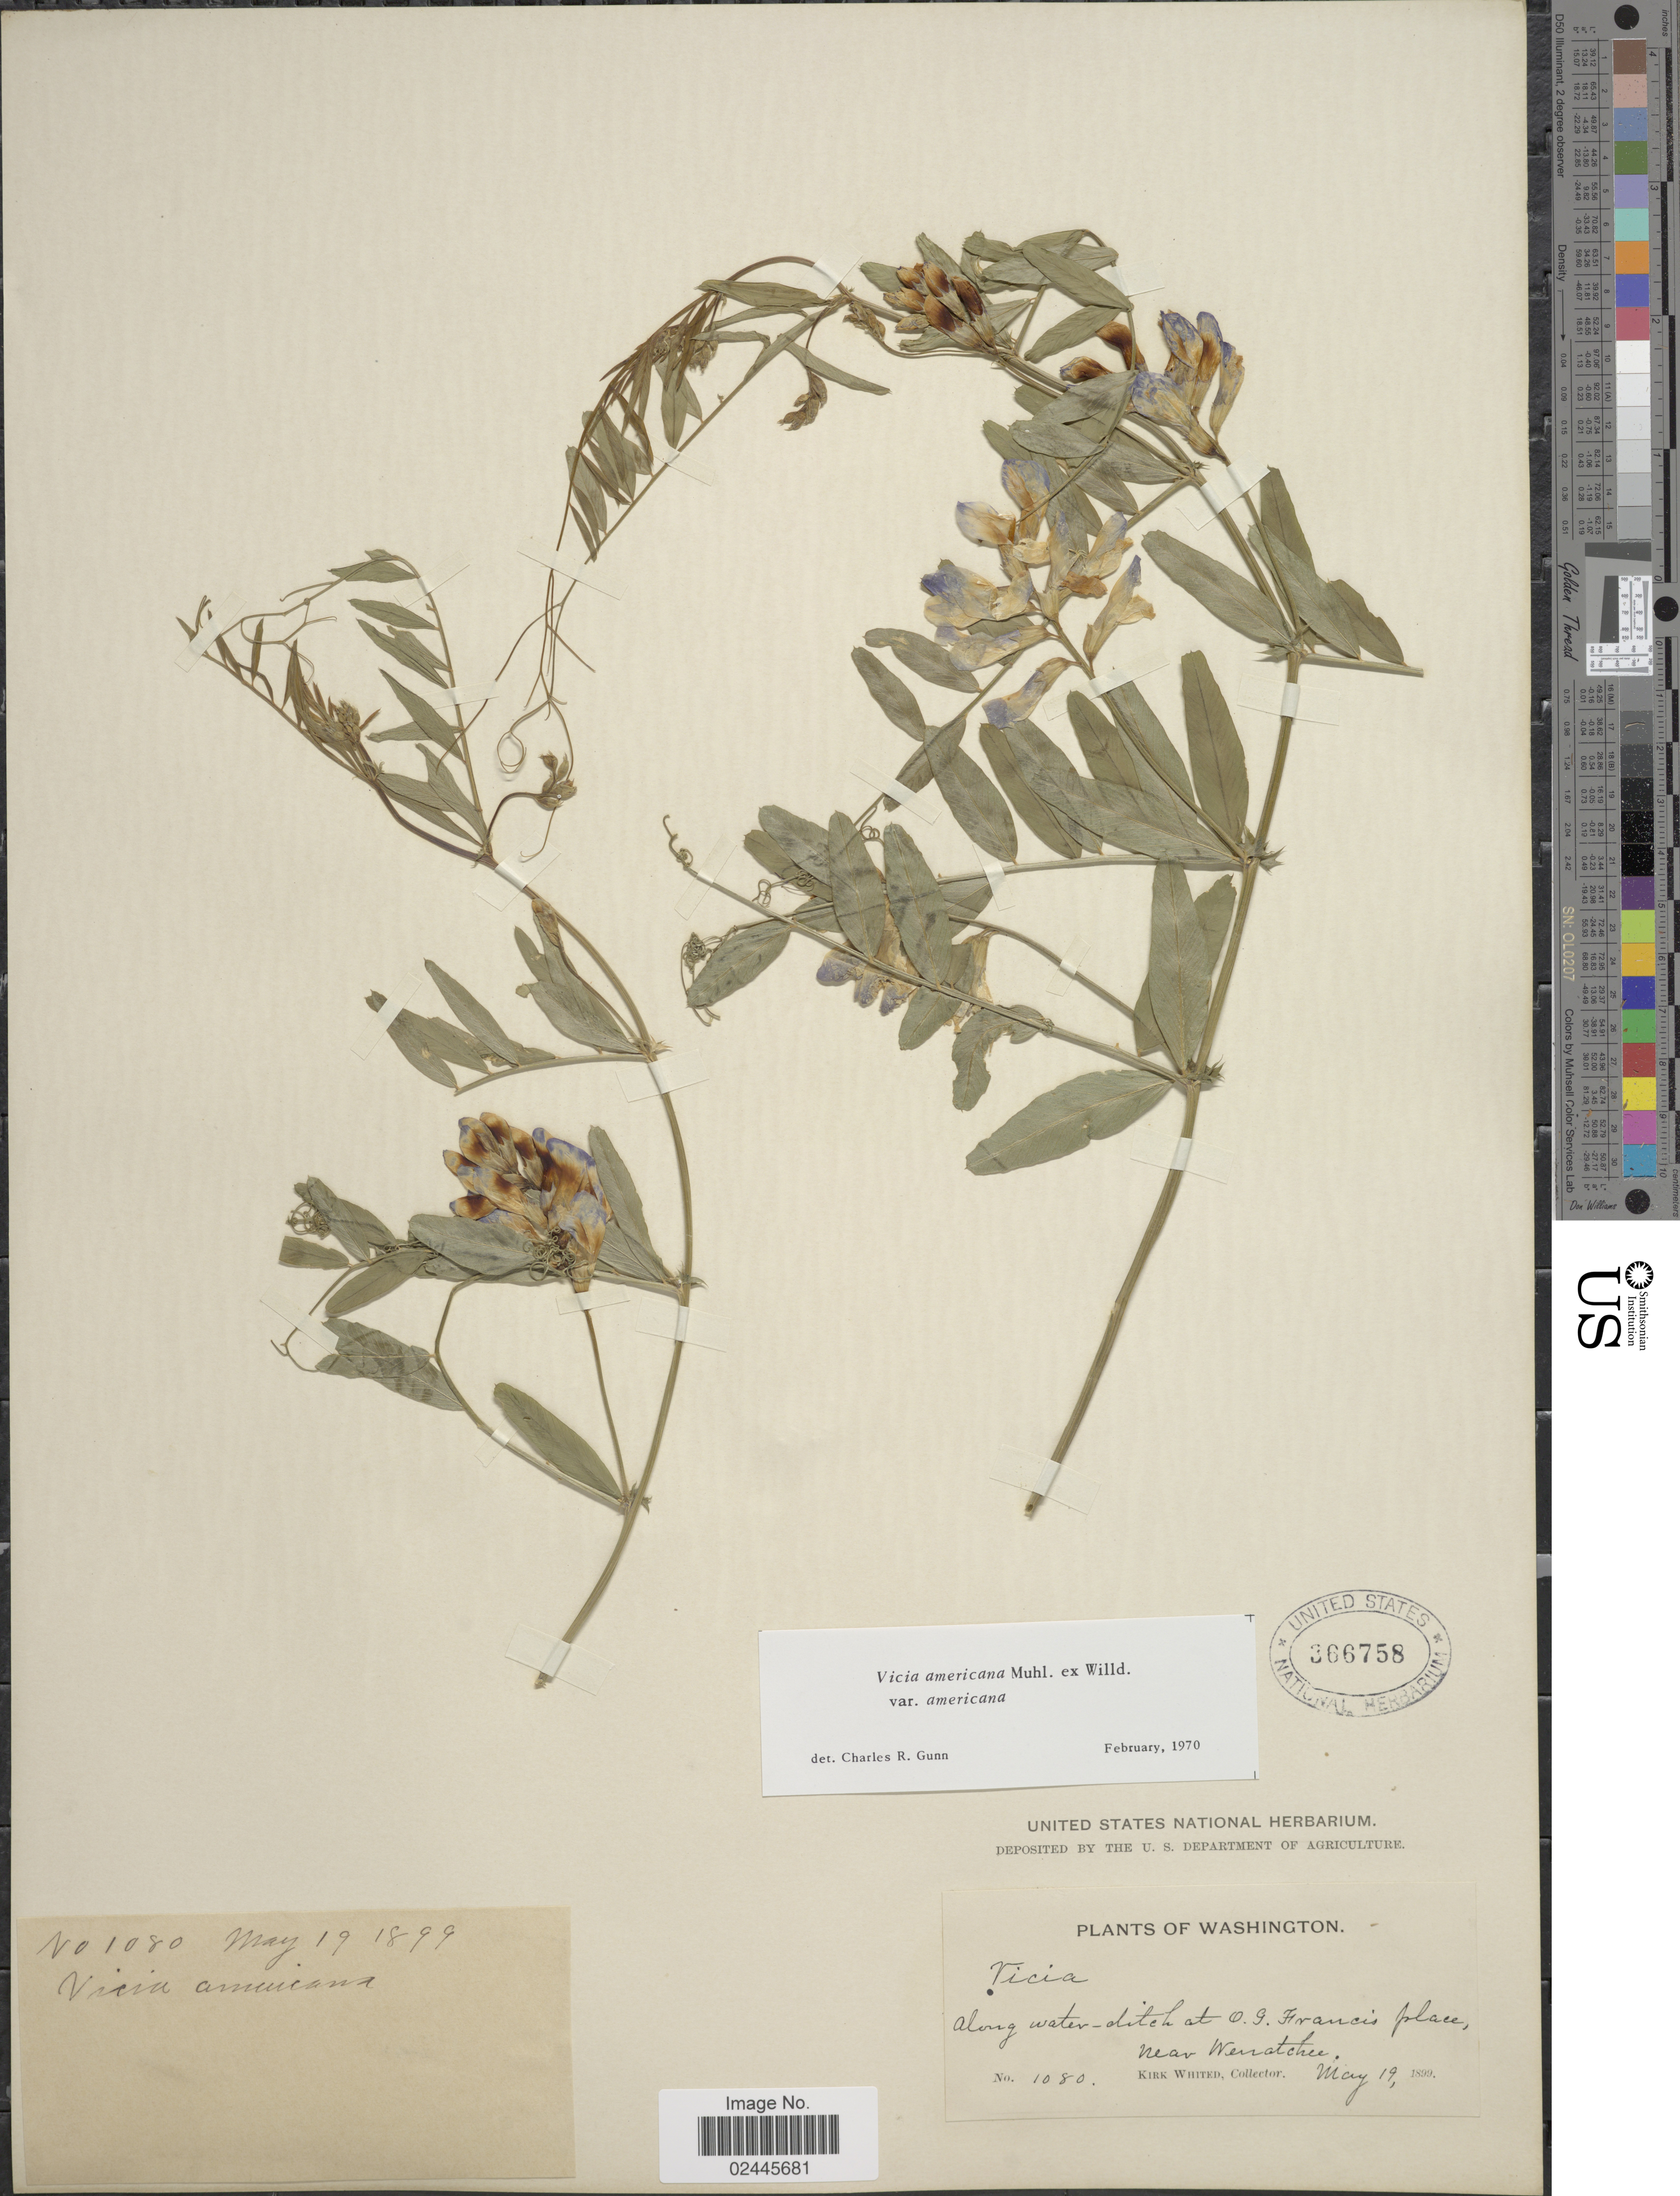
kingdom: Plantae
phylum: Tracheophyta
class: Magnoliopsida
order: Fabales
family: Fabaceae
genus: Vicia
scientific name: Vicia americana var. americana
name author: Muhl. ex Willd.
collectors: K. Whited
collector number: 1080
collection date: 1899-05-19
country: United States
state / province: Washington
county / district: Chelan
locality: Along water-ditch at O. G. Francis place, near Wenatchee.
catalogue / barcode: US 366758